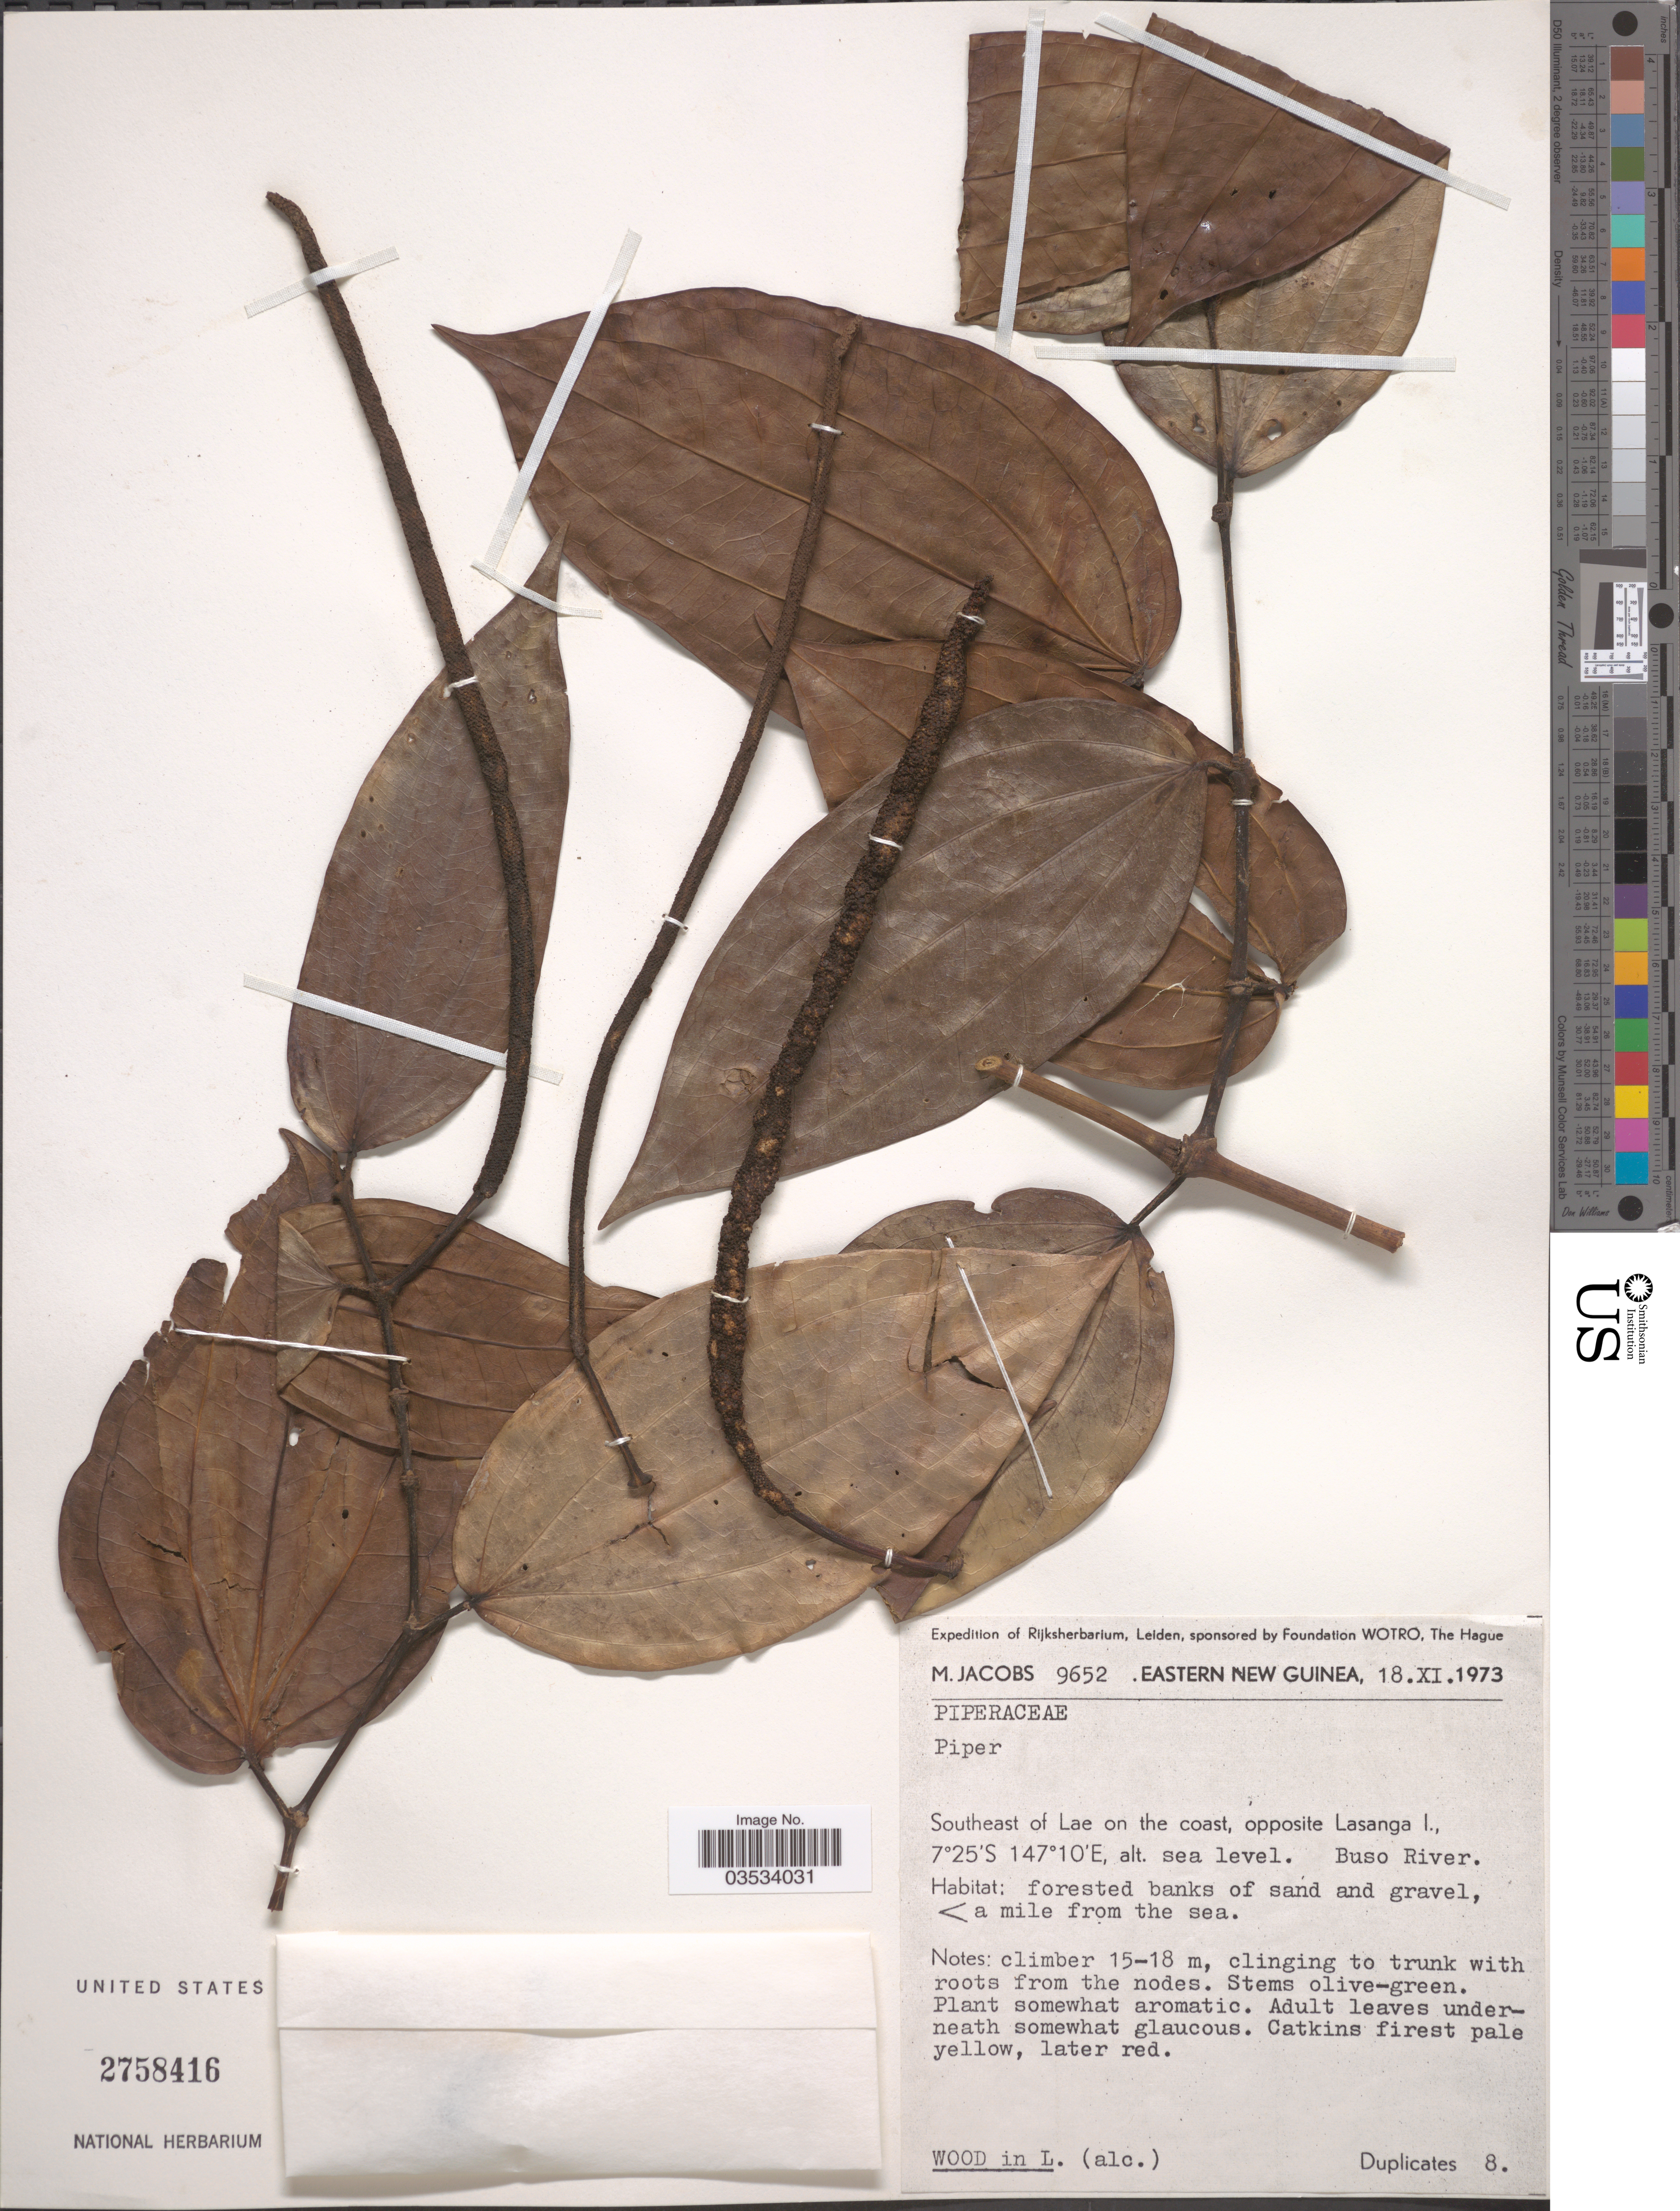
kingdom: Plantae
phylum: Tracheophyta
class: Magnoliopsida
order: Piperales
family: Piperaceae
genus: Piper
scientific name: Piper sp.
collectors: M. Jacobs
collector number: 9652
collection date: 1973-11-18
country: Papua New Guinea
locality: Eastern New Guinea. Southeast of Lae on the coast, opposite Lasanga I., Buso River.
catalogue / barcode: US 2758416